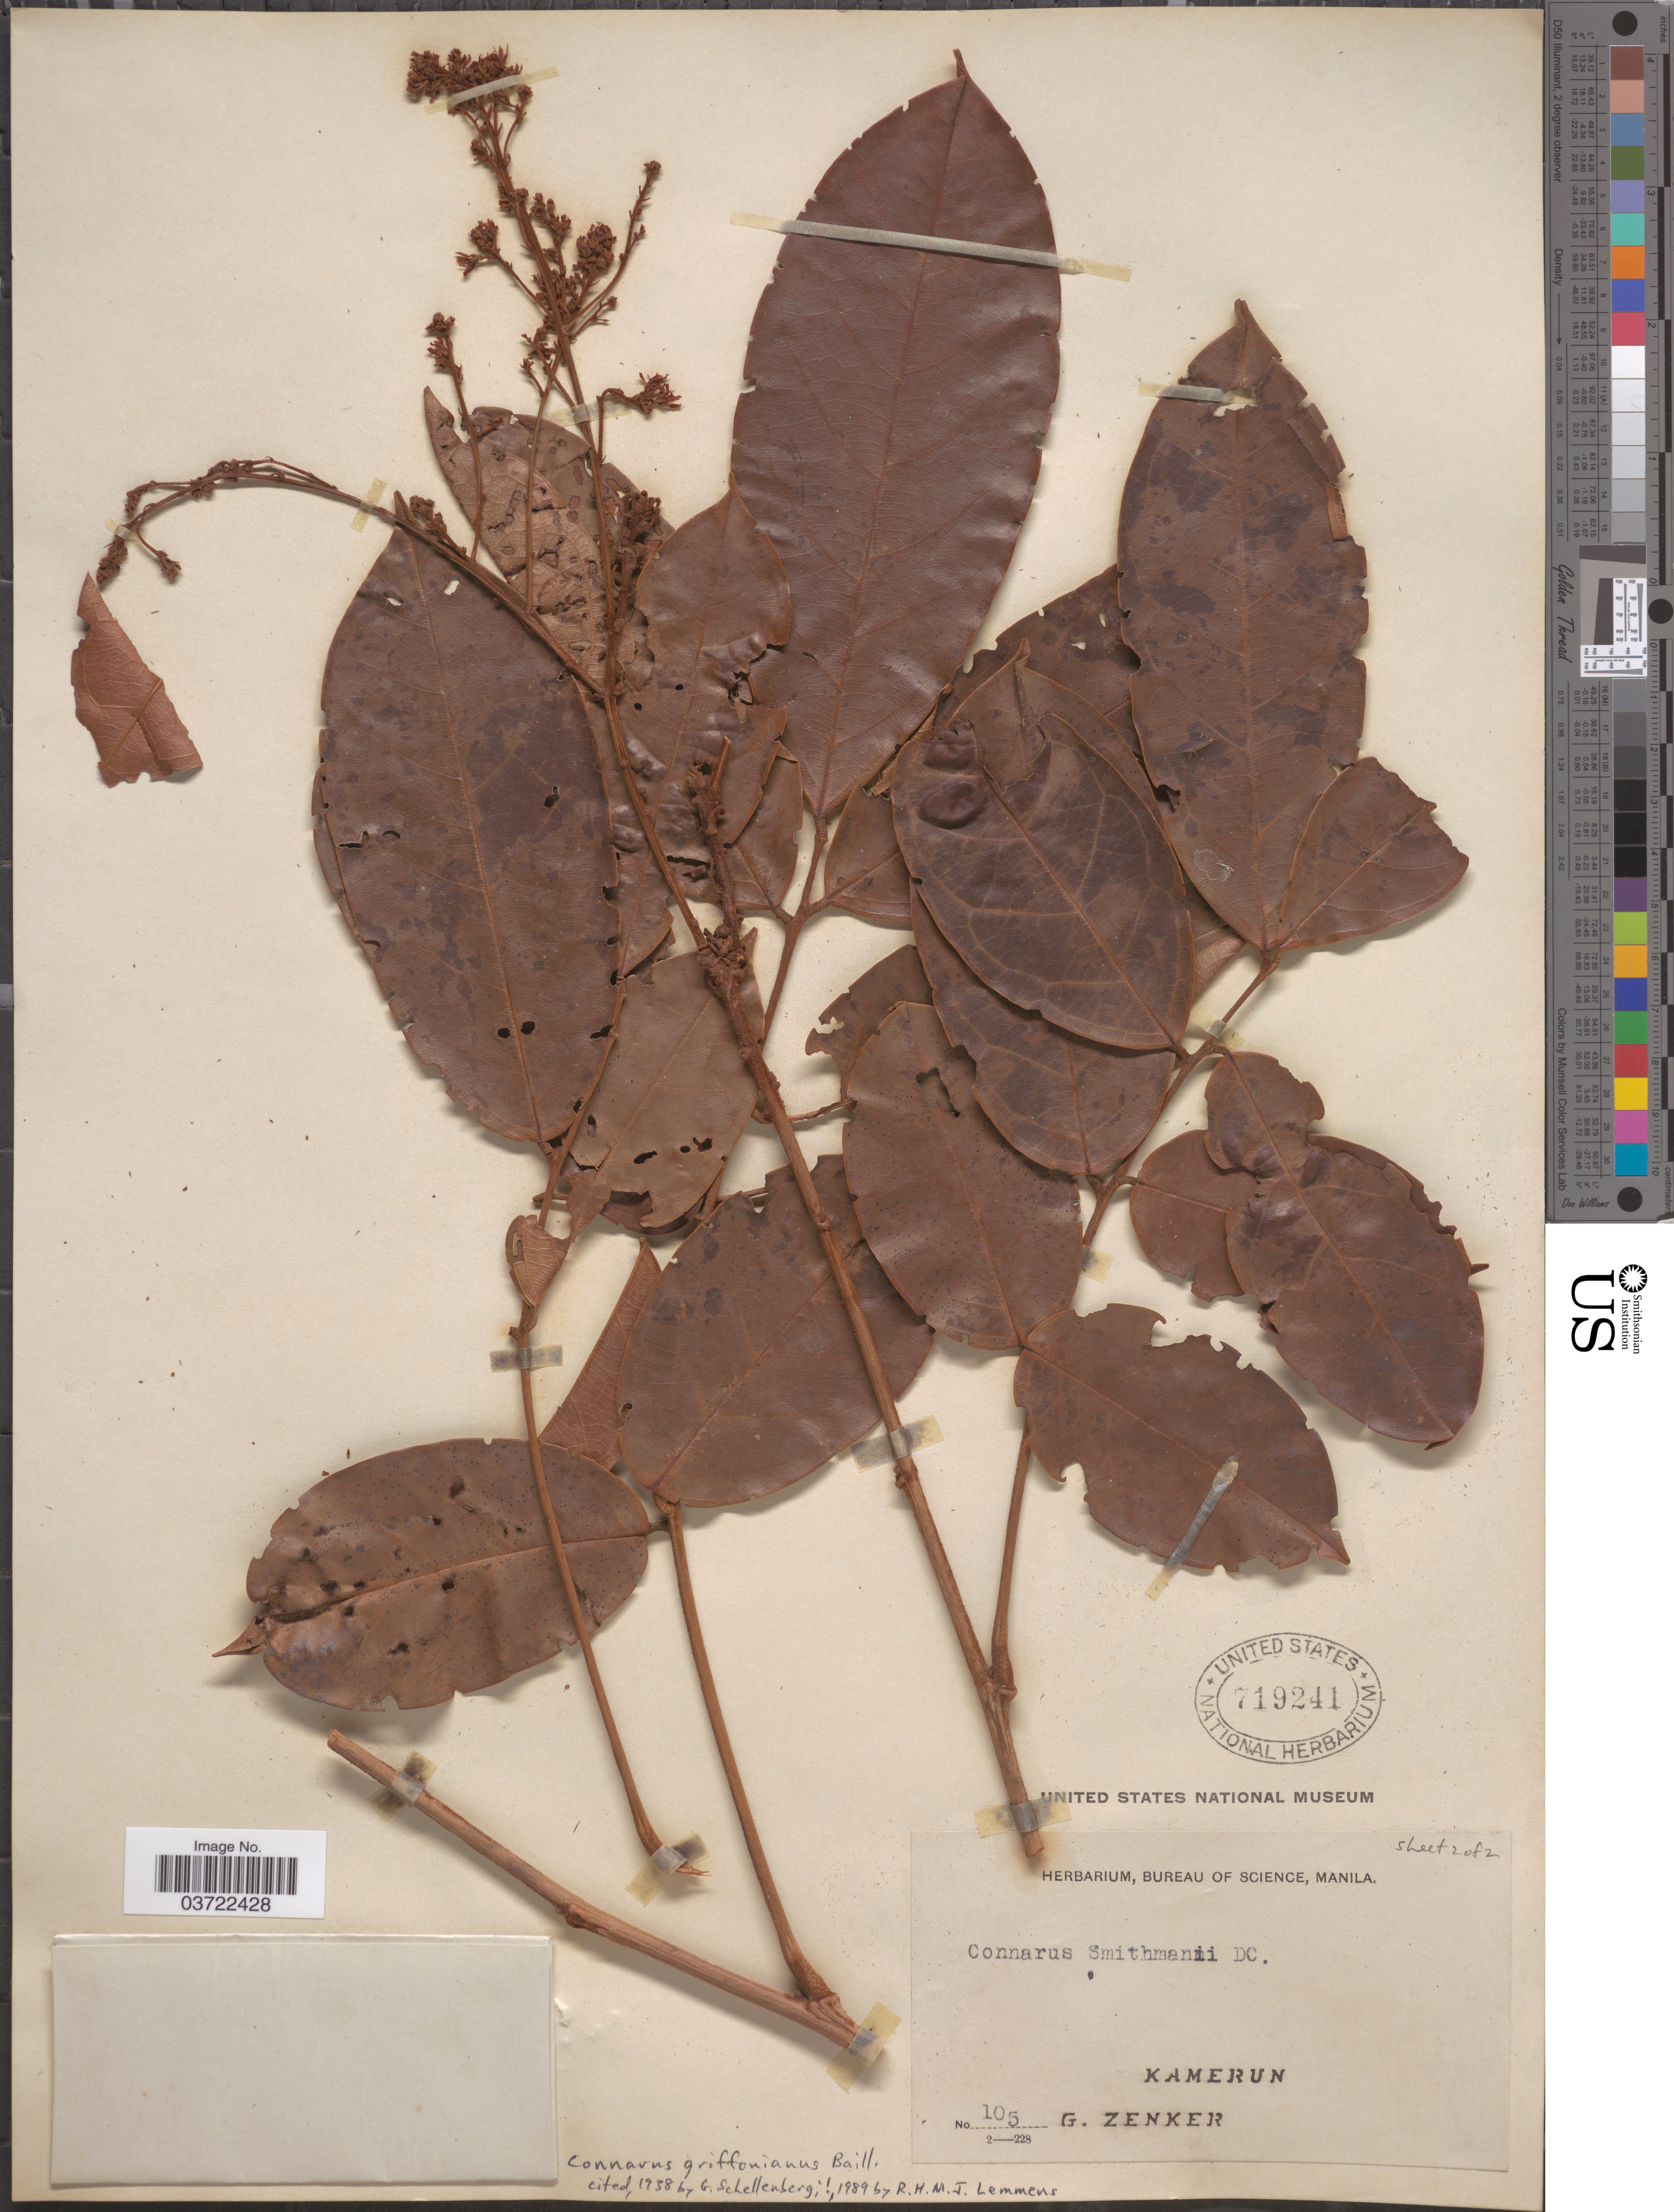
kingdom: Plantae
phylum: Tracheophyta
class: Magnoliopsida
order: Oxalidales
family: Connaraceae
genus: Connarus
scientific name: Connarus griffonianus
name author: Baill.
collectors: G. A. Zenker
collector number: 105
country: Cameroon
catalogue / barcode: US 719241